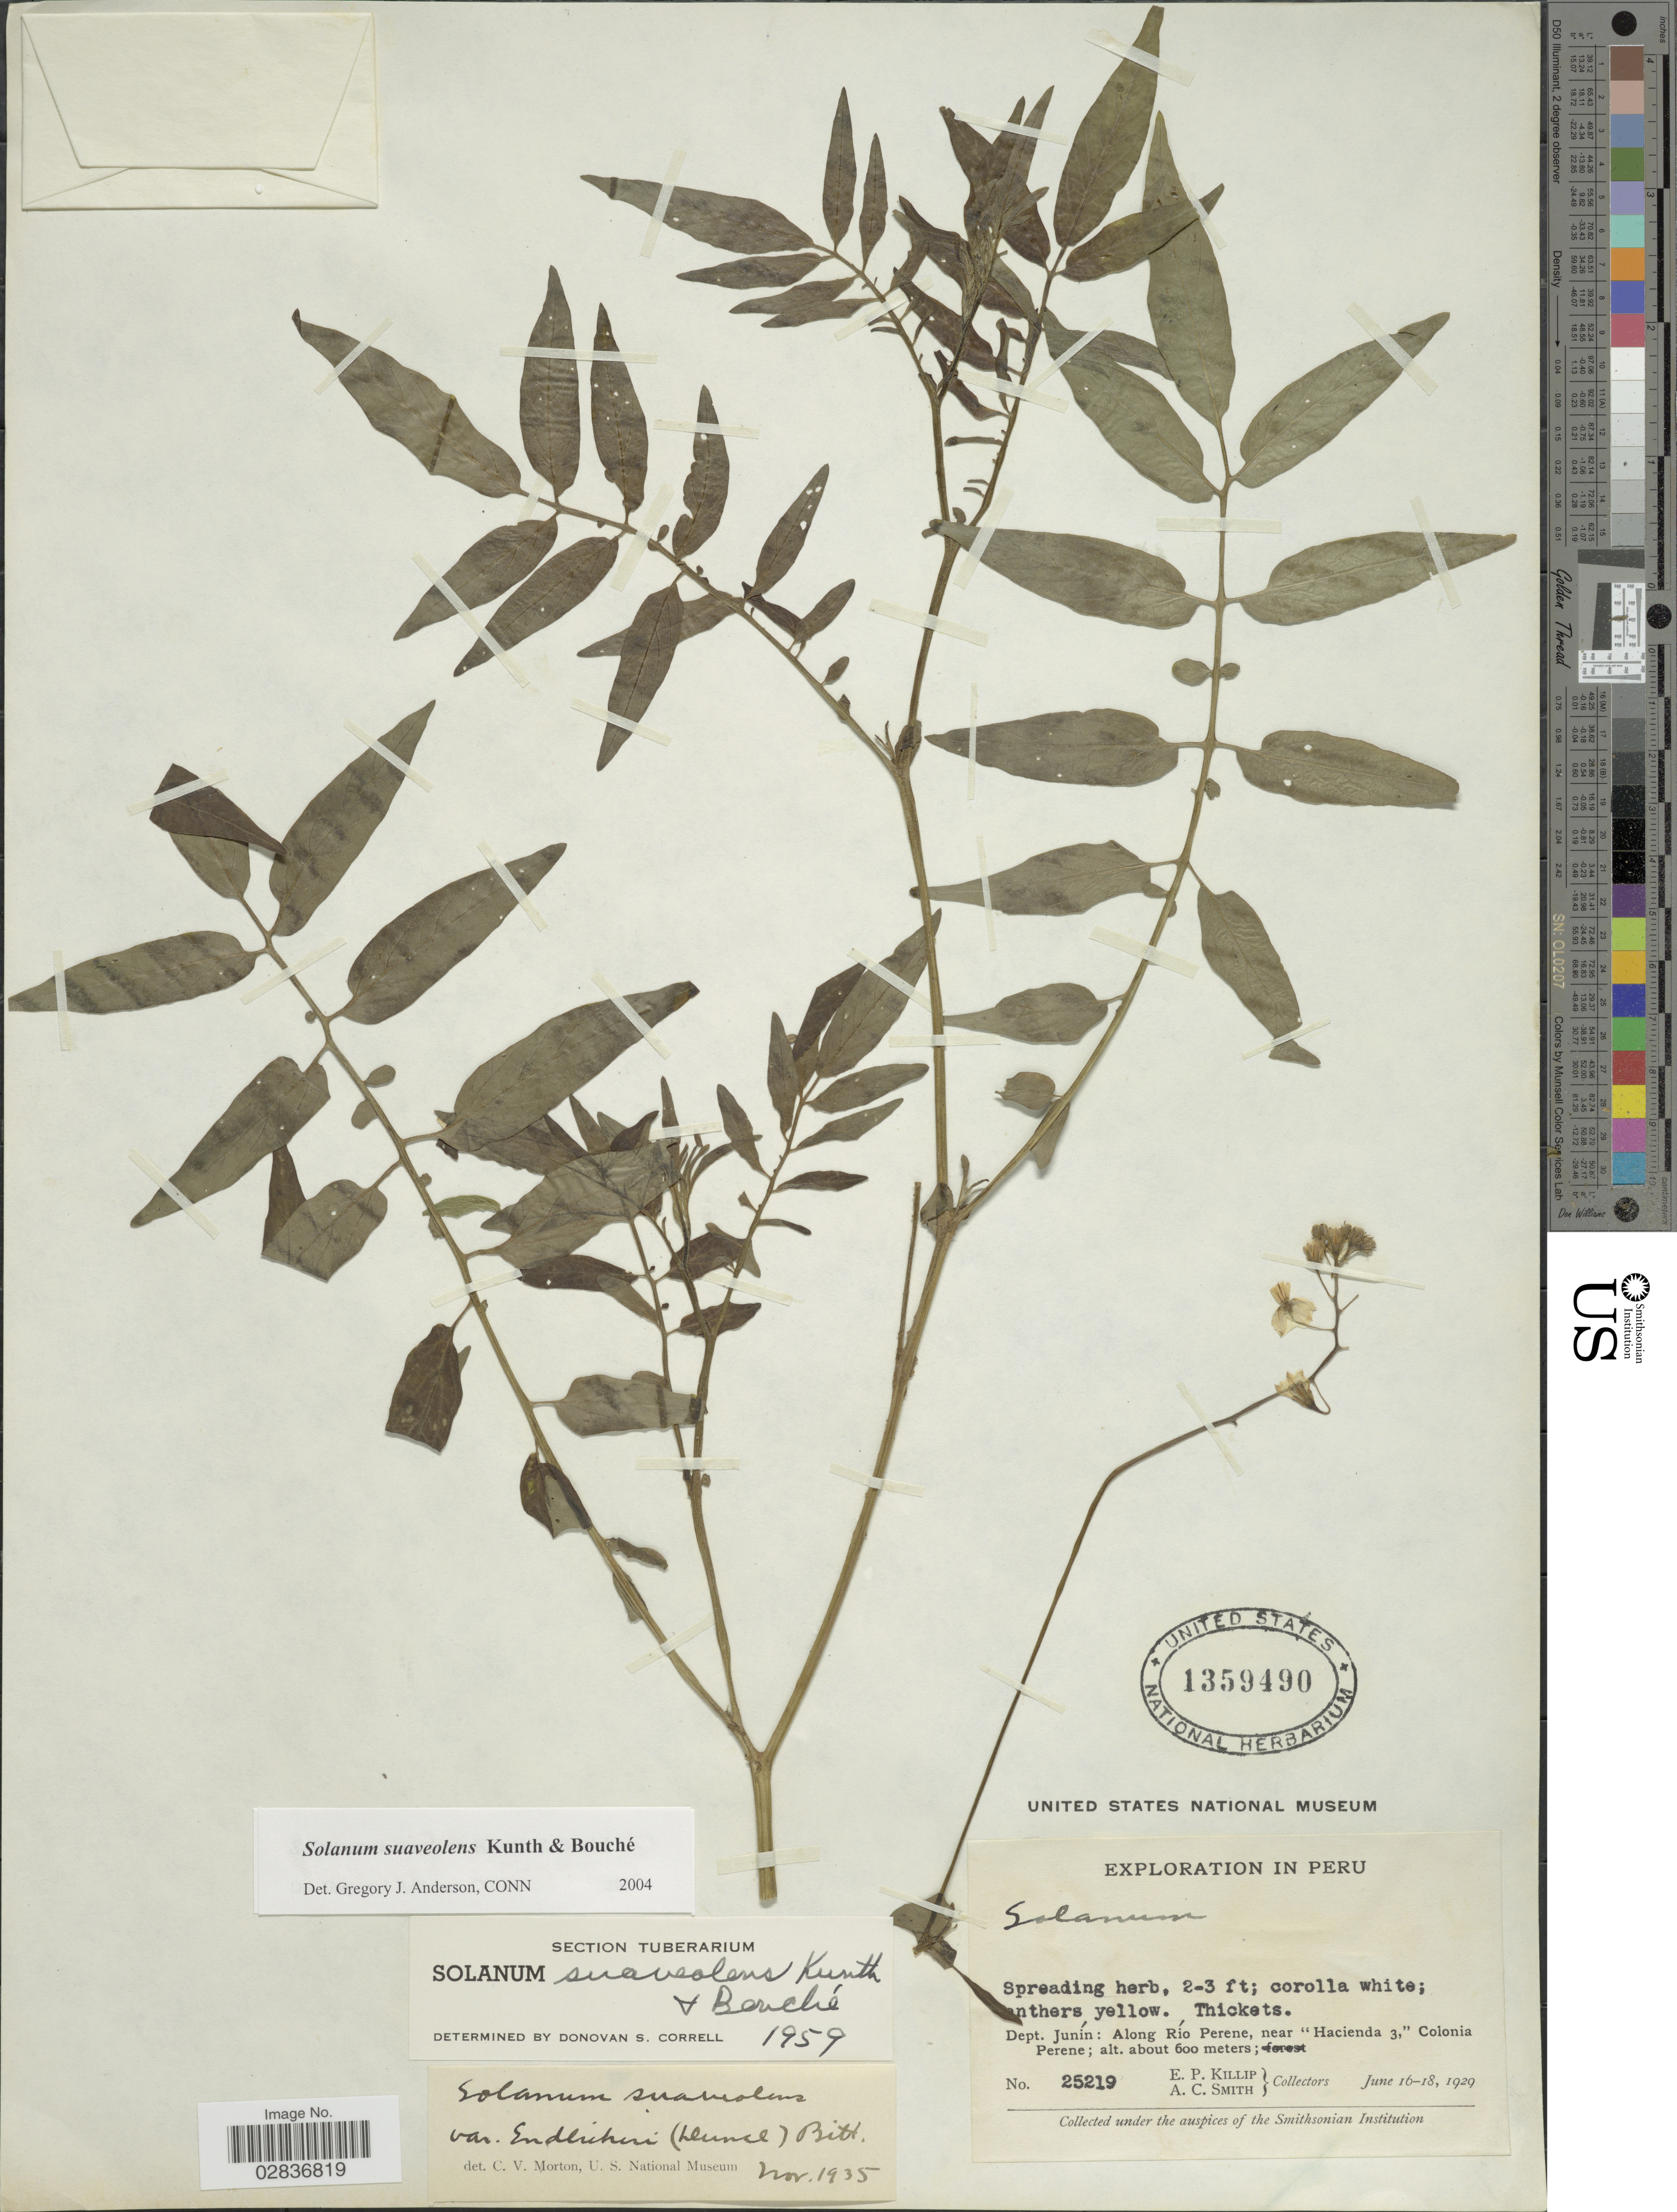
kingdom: Plantae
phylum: Tracheophyta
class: Magnoliopsida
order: Solanales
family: Solanaceae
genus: Solanum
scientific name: Solanum suaveolens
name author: Kunth & C.D. Bouché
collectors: E. P. Killip & A. C. Smith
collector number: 25219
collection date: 1929-06-16/1929-06-18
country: Peru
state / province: Junín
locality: Dept. Junín: Along Río Perene, near "Hacienda 3", Colonia Perene.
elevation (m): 600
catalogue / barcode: US 1359490